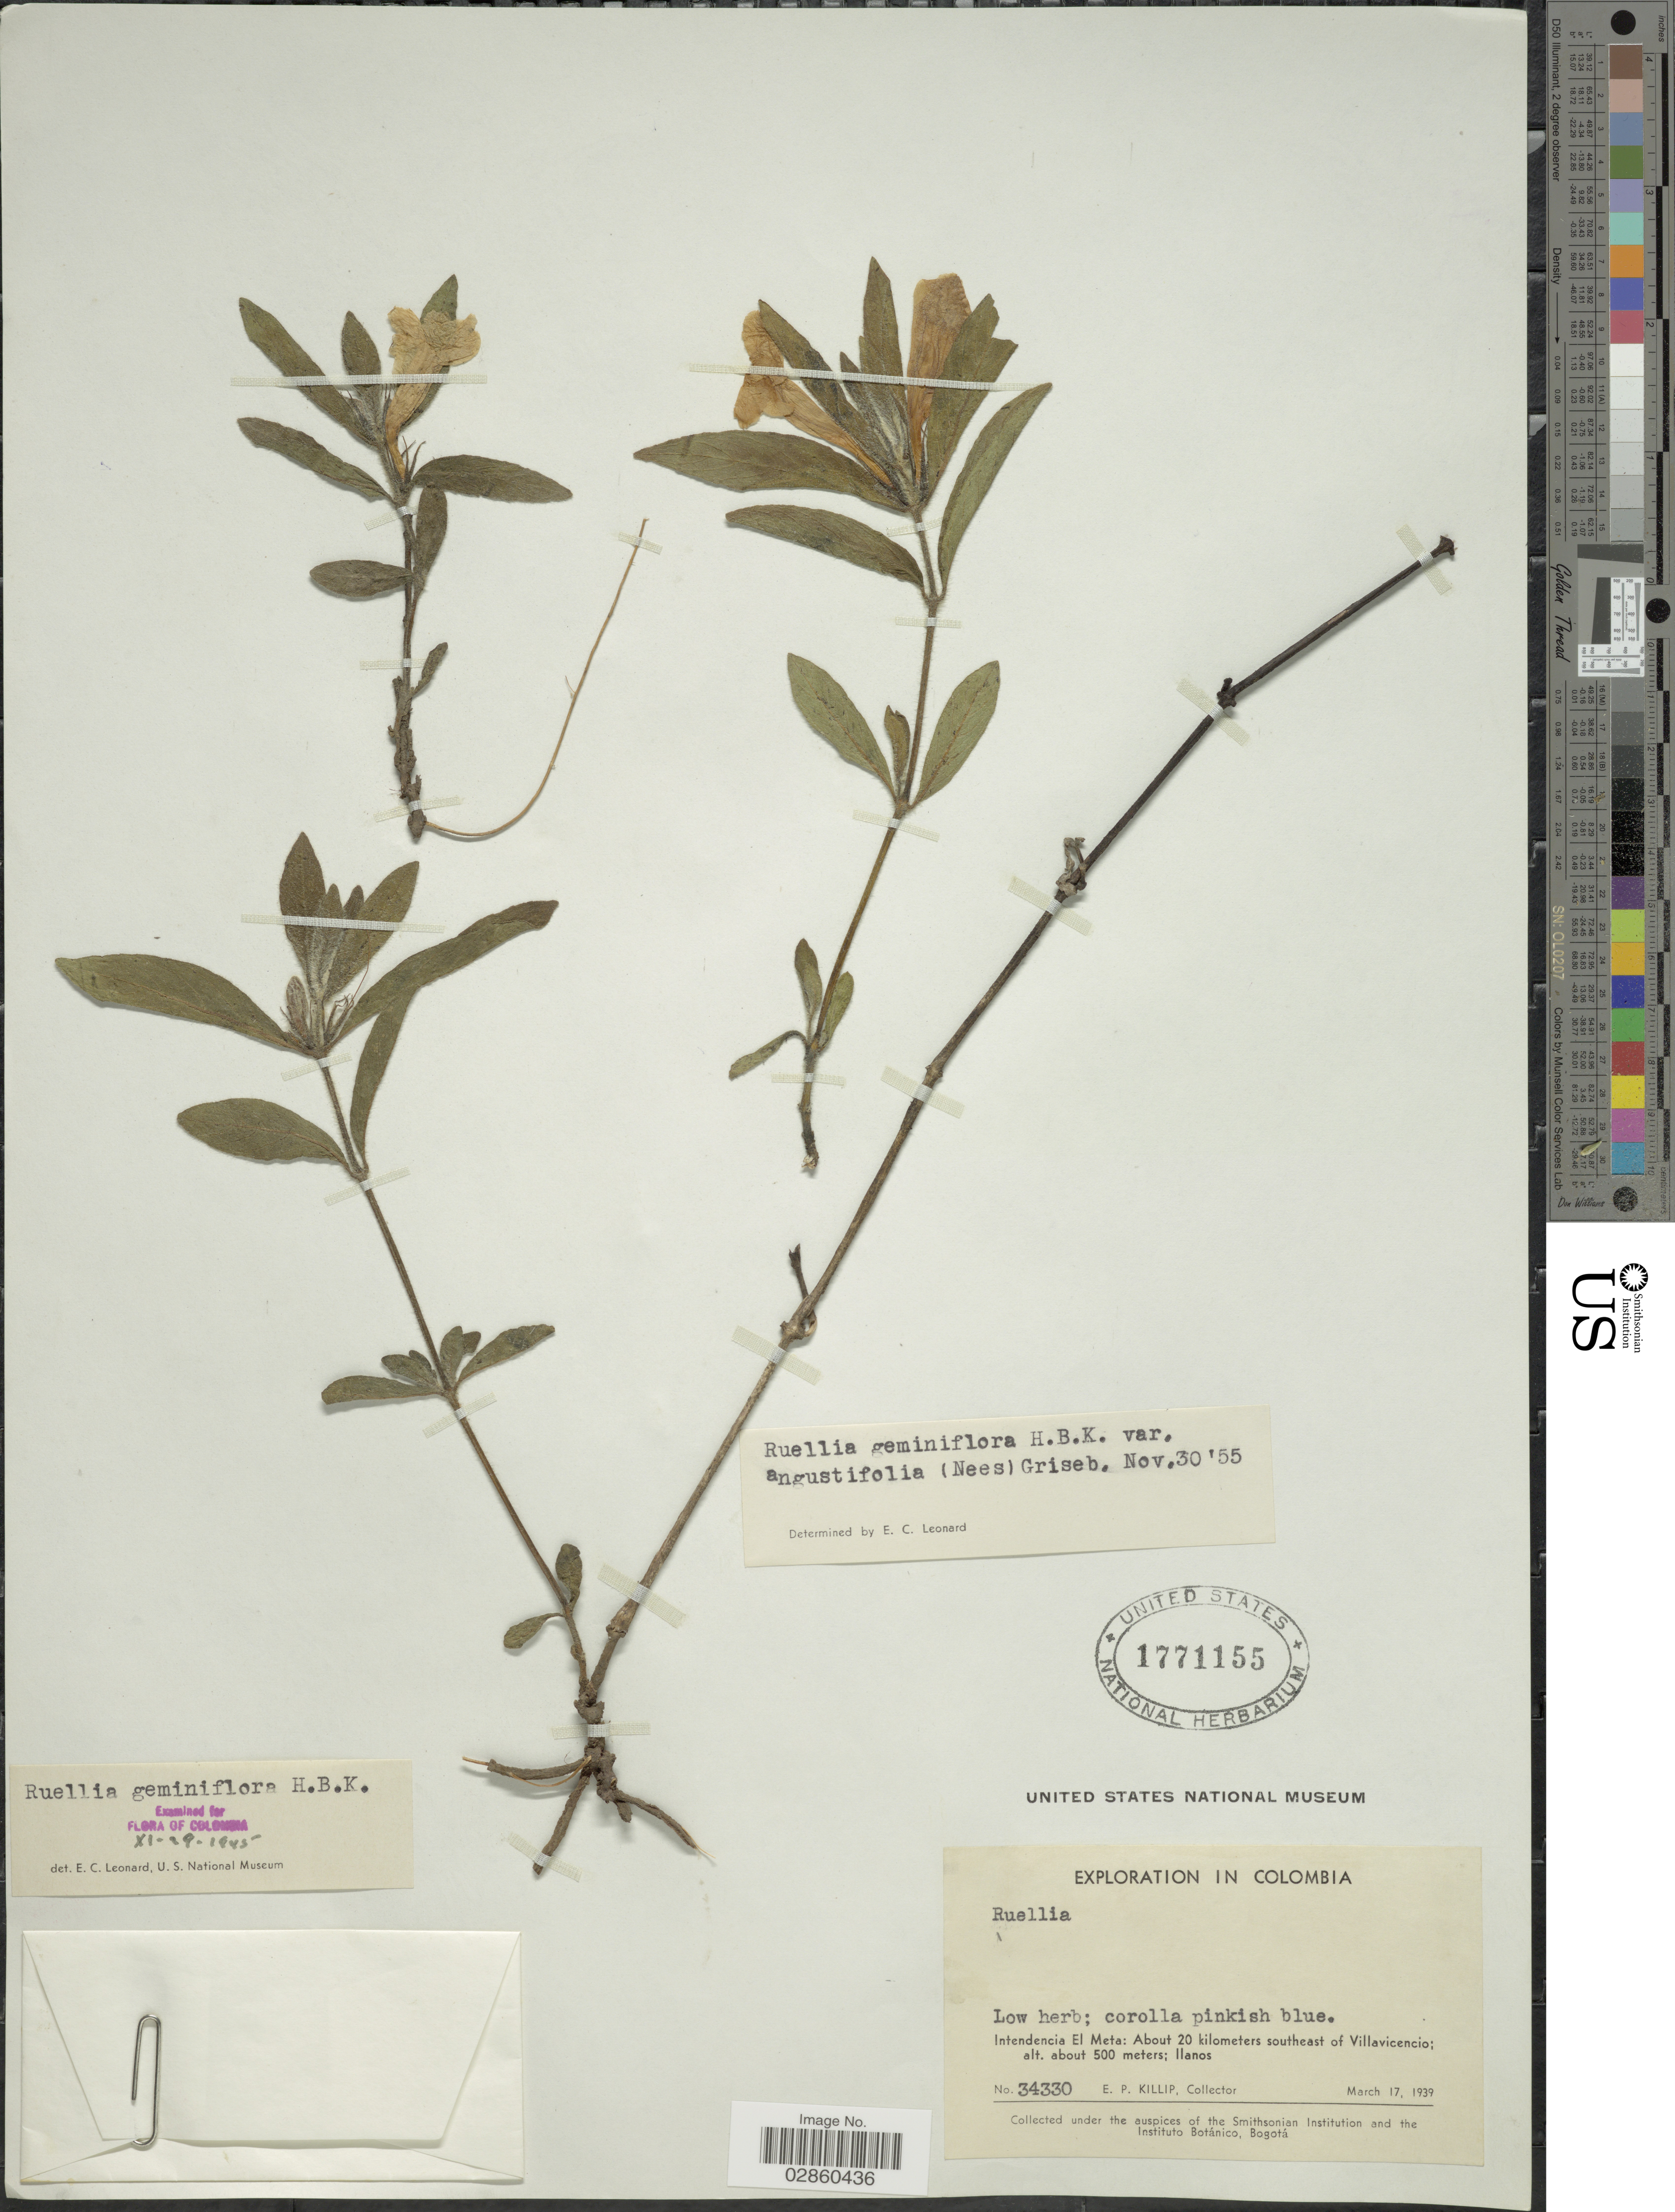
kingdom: Plantae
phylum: Tracheophyta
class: Magnoliopsida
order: Lamiales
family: Acanthaceae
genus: Ruellia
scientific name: Ruellia geminiflora var. angustifolia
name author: (Nees) Griseb.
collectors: E. P. Killip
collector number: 34330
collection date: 1939-03-17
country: Colombia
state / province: Meta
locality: Intendencia El Meta: About 20 kilometers southeast of Villavicencio.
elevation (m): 500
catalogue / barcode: US 1771155